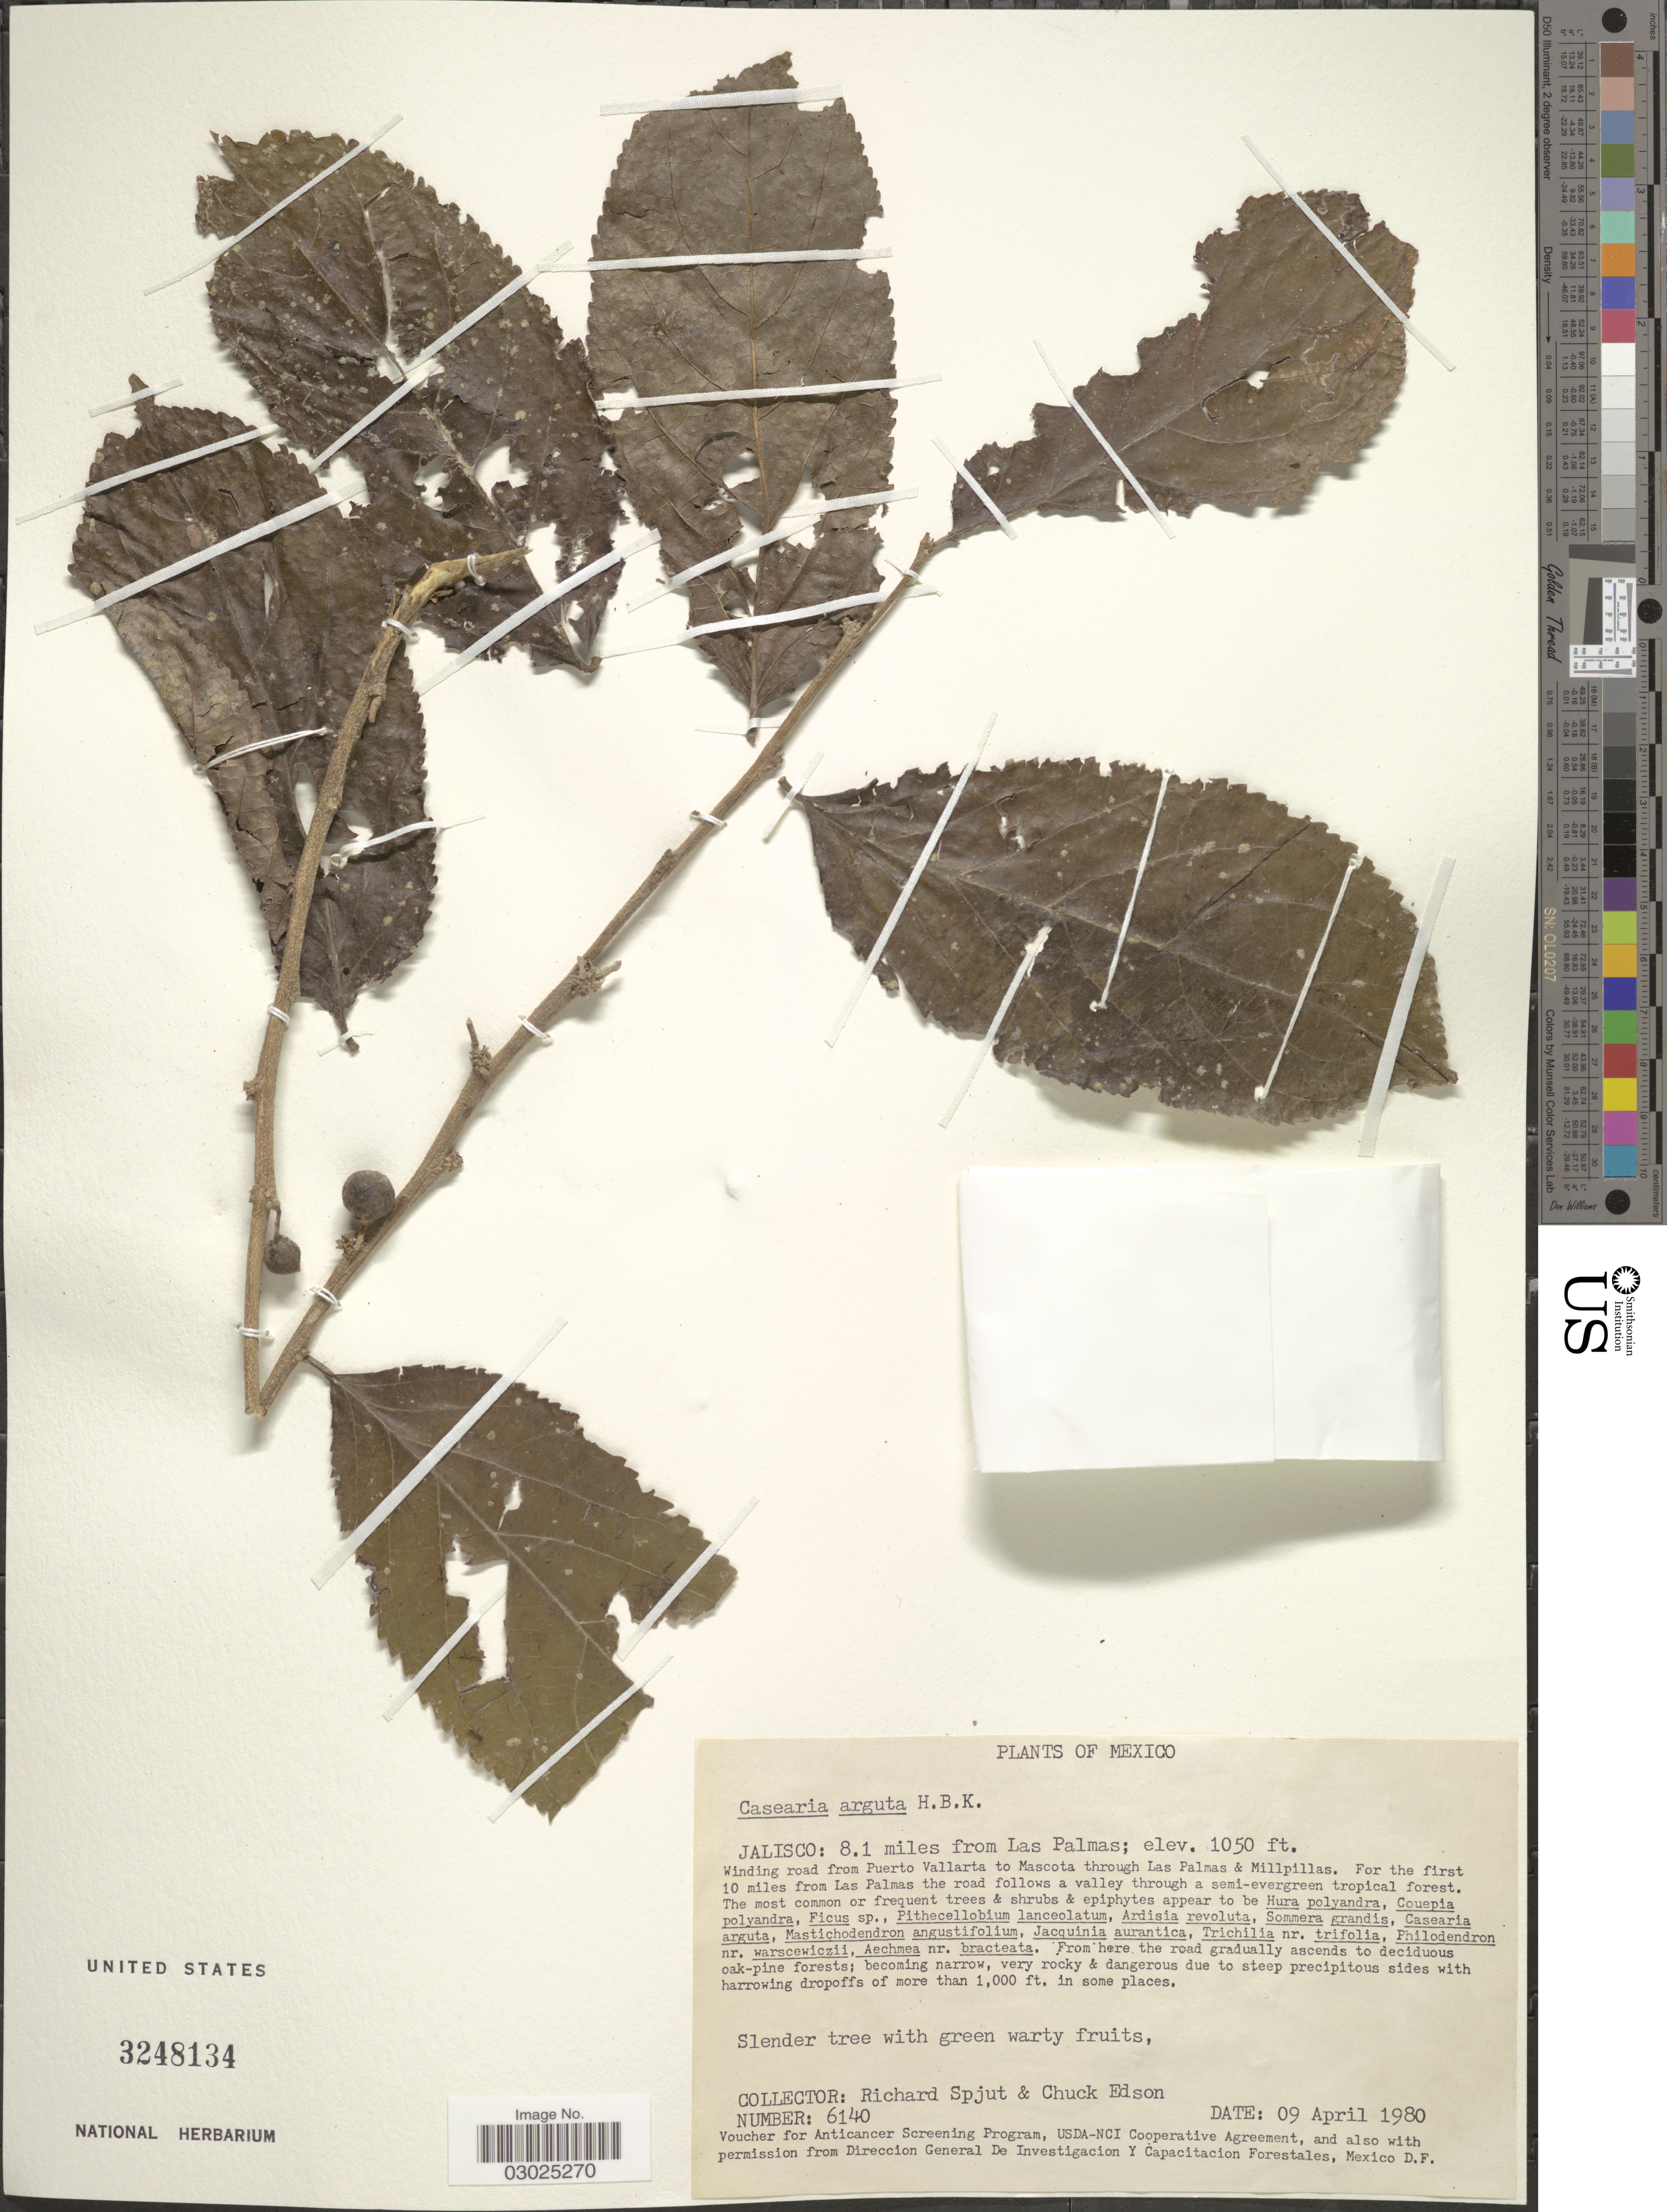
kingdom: Plantae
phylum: Tracheophyta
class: Magnoliopsida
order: Malpighiales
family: Salicaceae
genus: Casearia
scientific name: Casearia arguta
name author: Kunth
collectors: R. Spjut & C. Edson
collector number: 6140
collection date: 1980-04-09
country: Mexico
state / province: Jalisco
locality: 8.1 miles from Las Palmas. Winding road from Puerto Vallarta to Mascota through Las Palmas & Millpillas. For the first 10 miles from Las Palmas the road follows a valley through a semi-evergreen tropical forest.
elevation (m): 320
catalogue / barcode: US 3248134